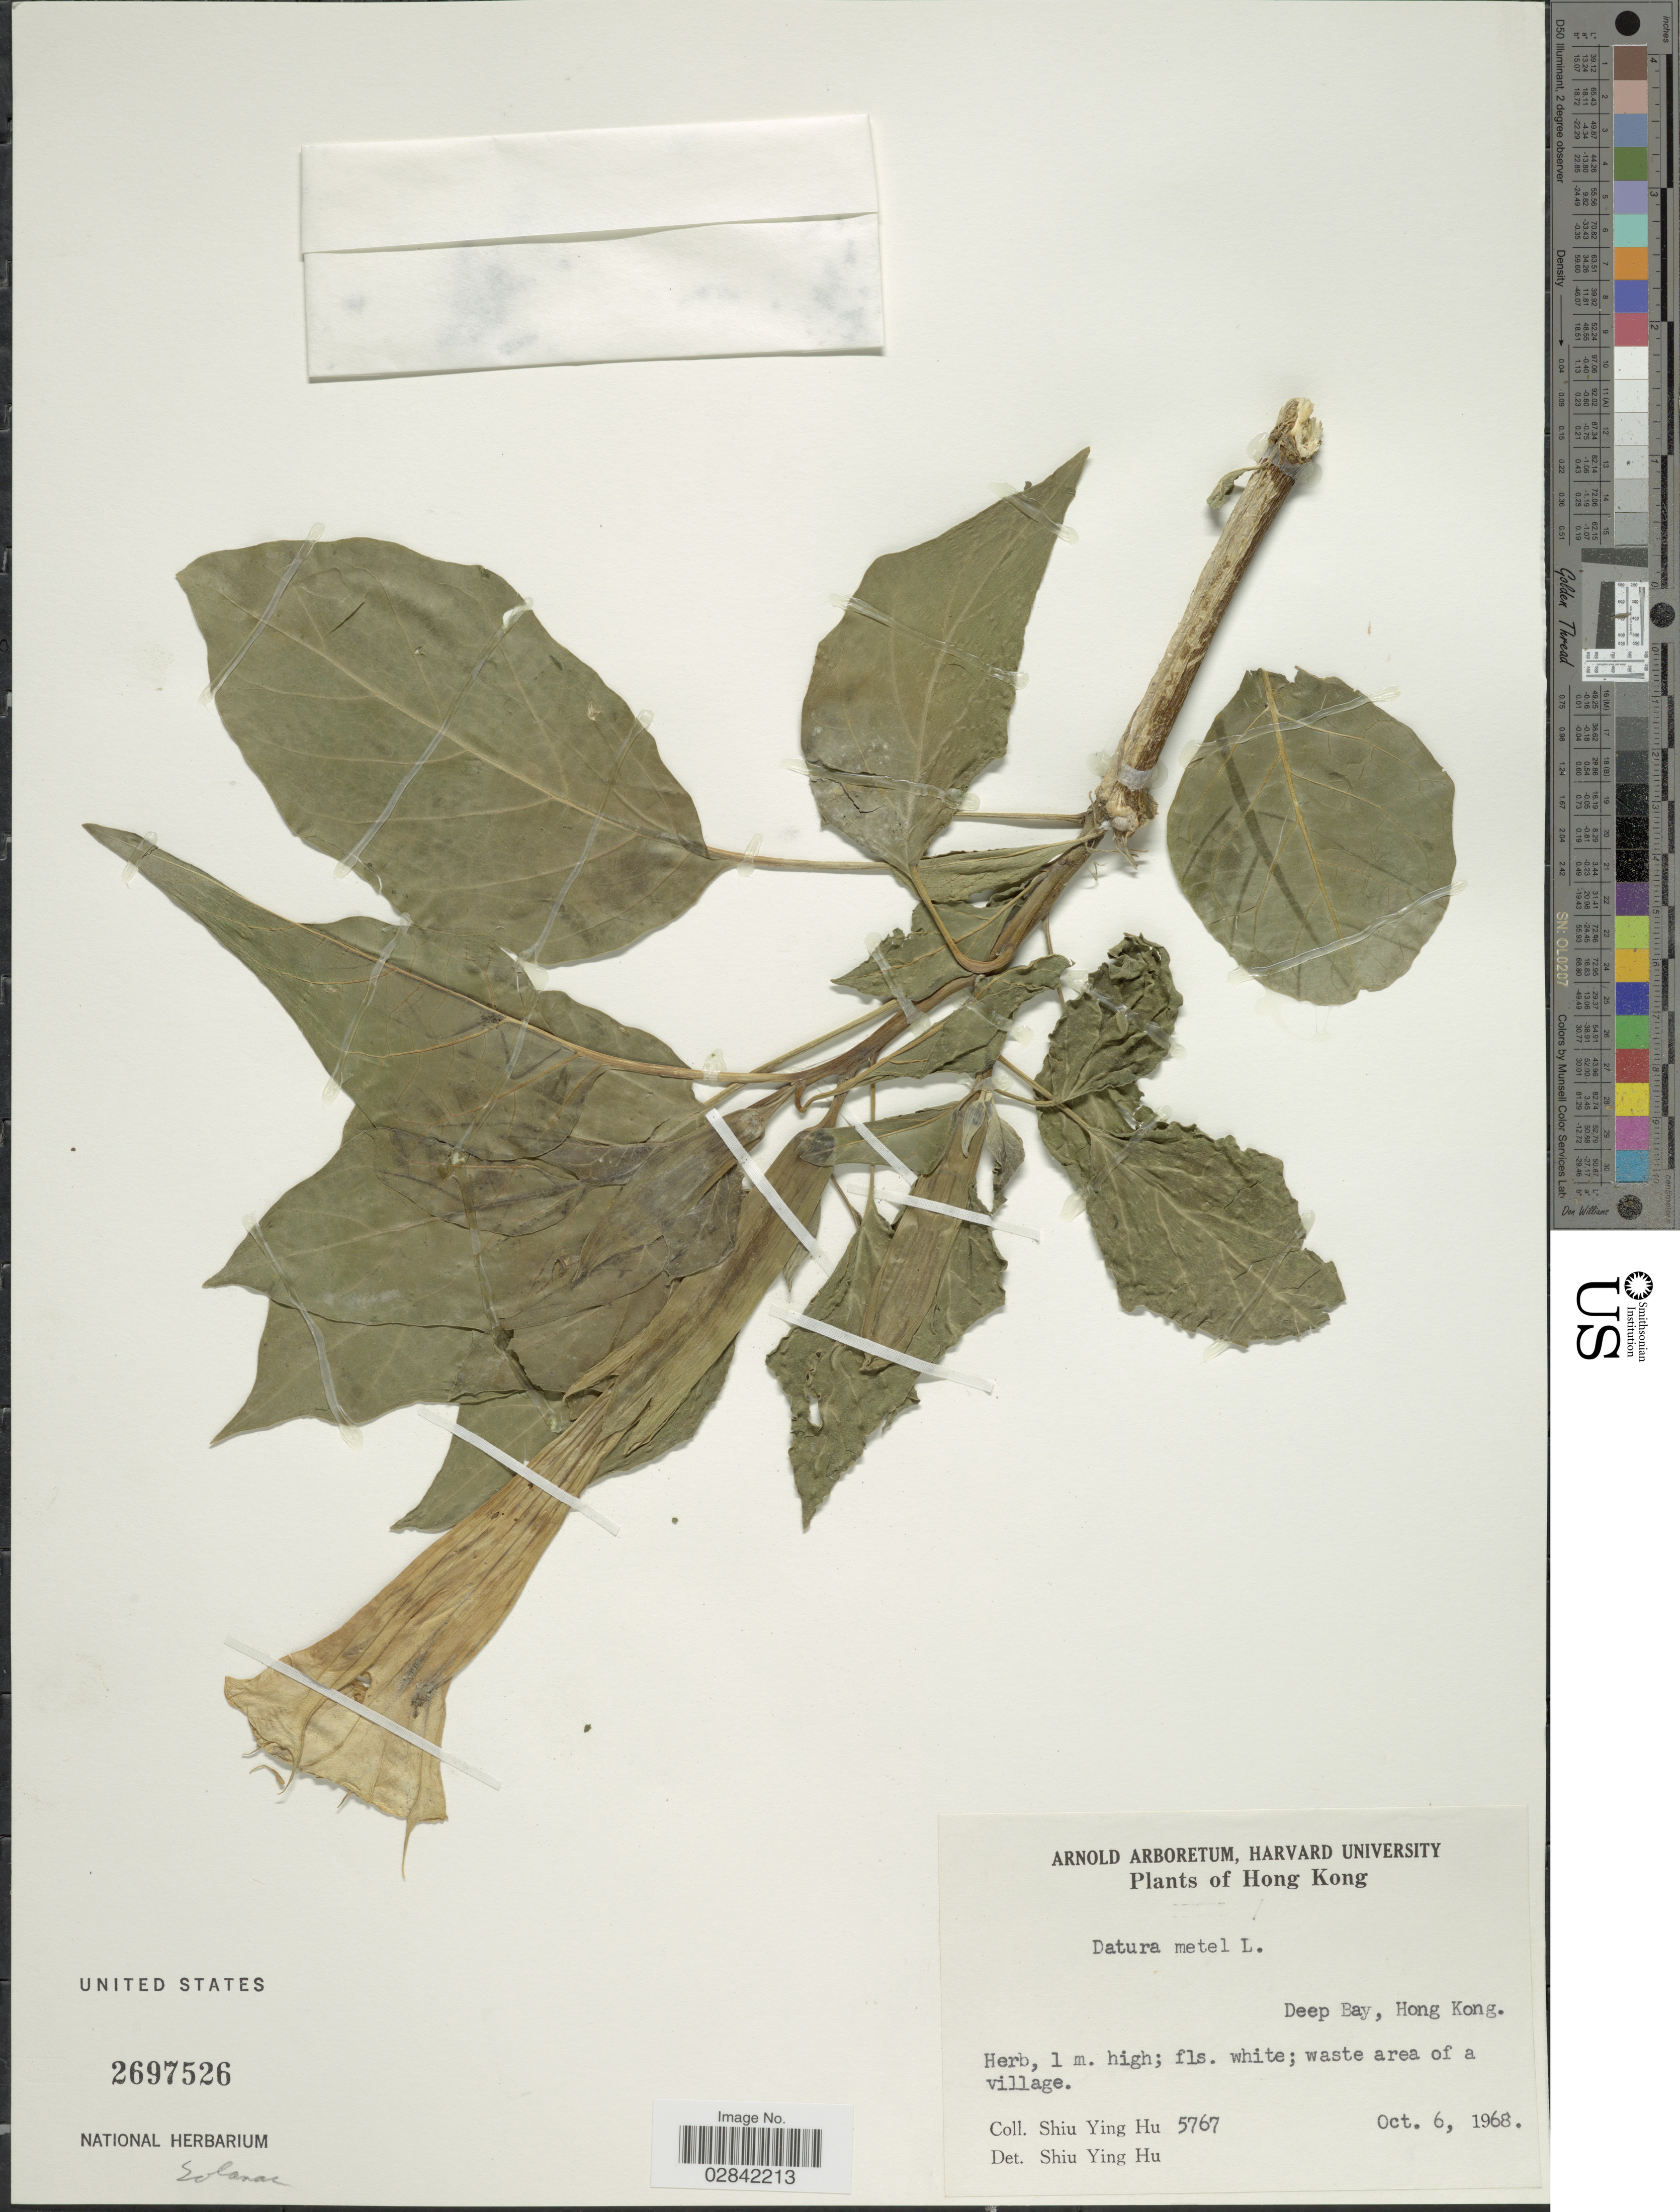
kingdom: Plantae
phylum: Tracheophyta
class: Magnoliopsida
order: Solanales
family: Solanaceae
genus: Datura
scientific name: Datura metel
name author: L.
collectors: S. Y. Hu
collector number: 5767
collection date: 1968-10-06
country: China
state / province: Hong Kong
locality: Deep Bay, Hong Kong, waste area of a village.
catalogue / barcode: US 2697526